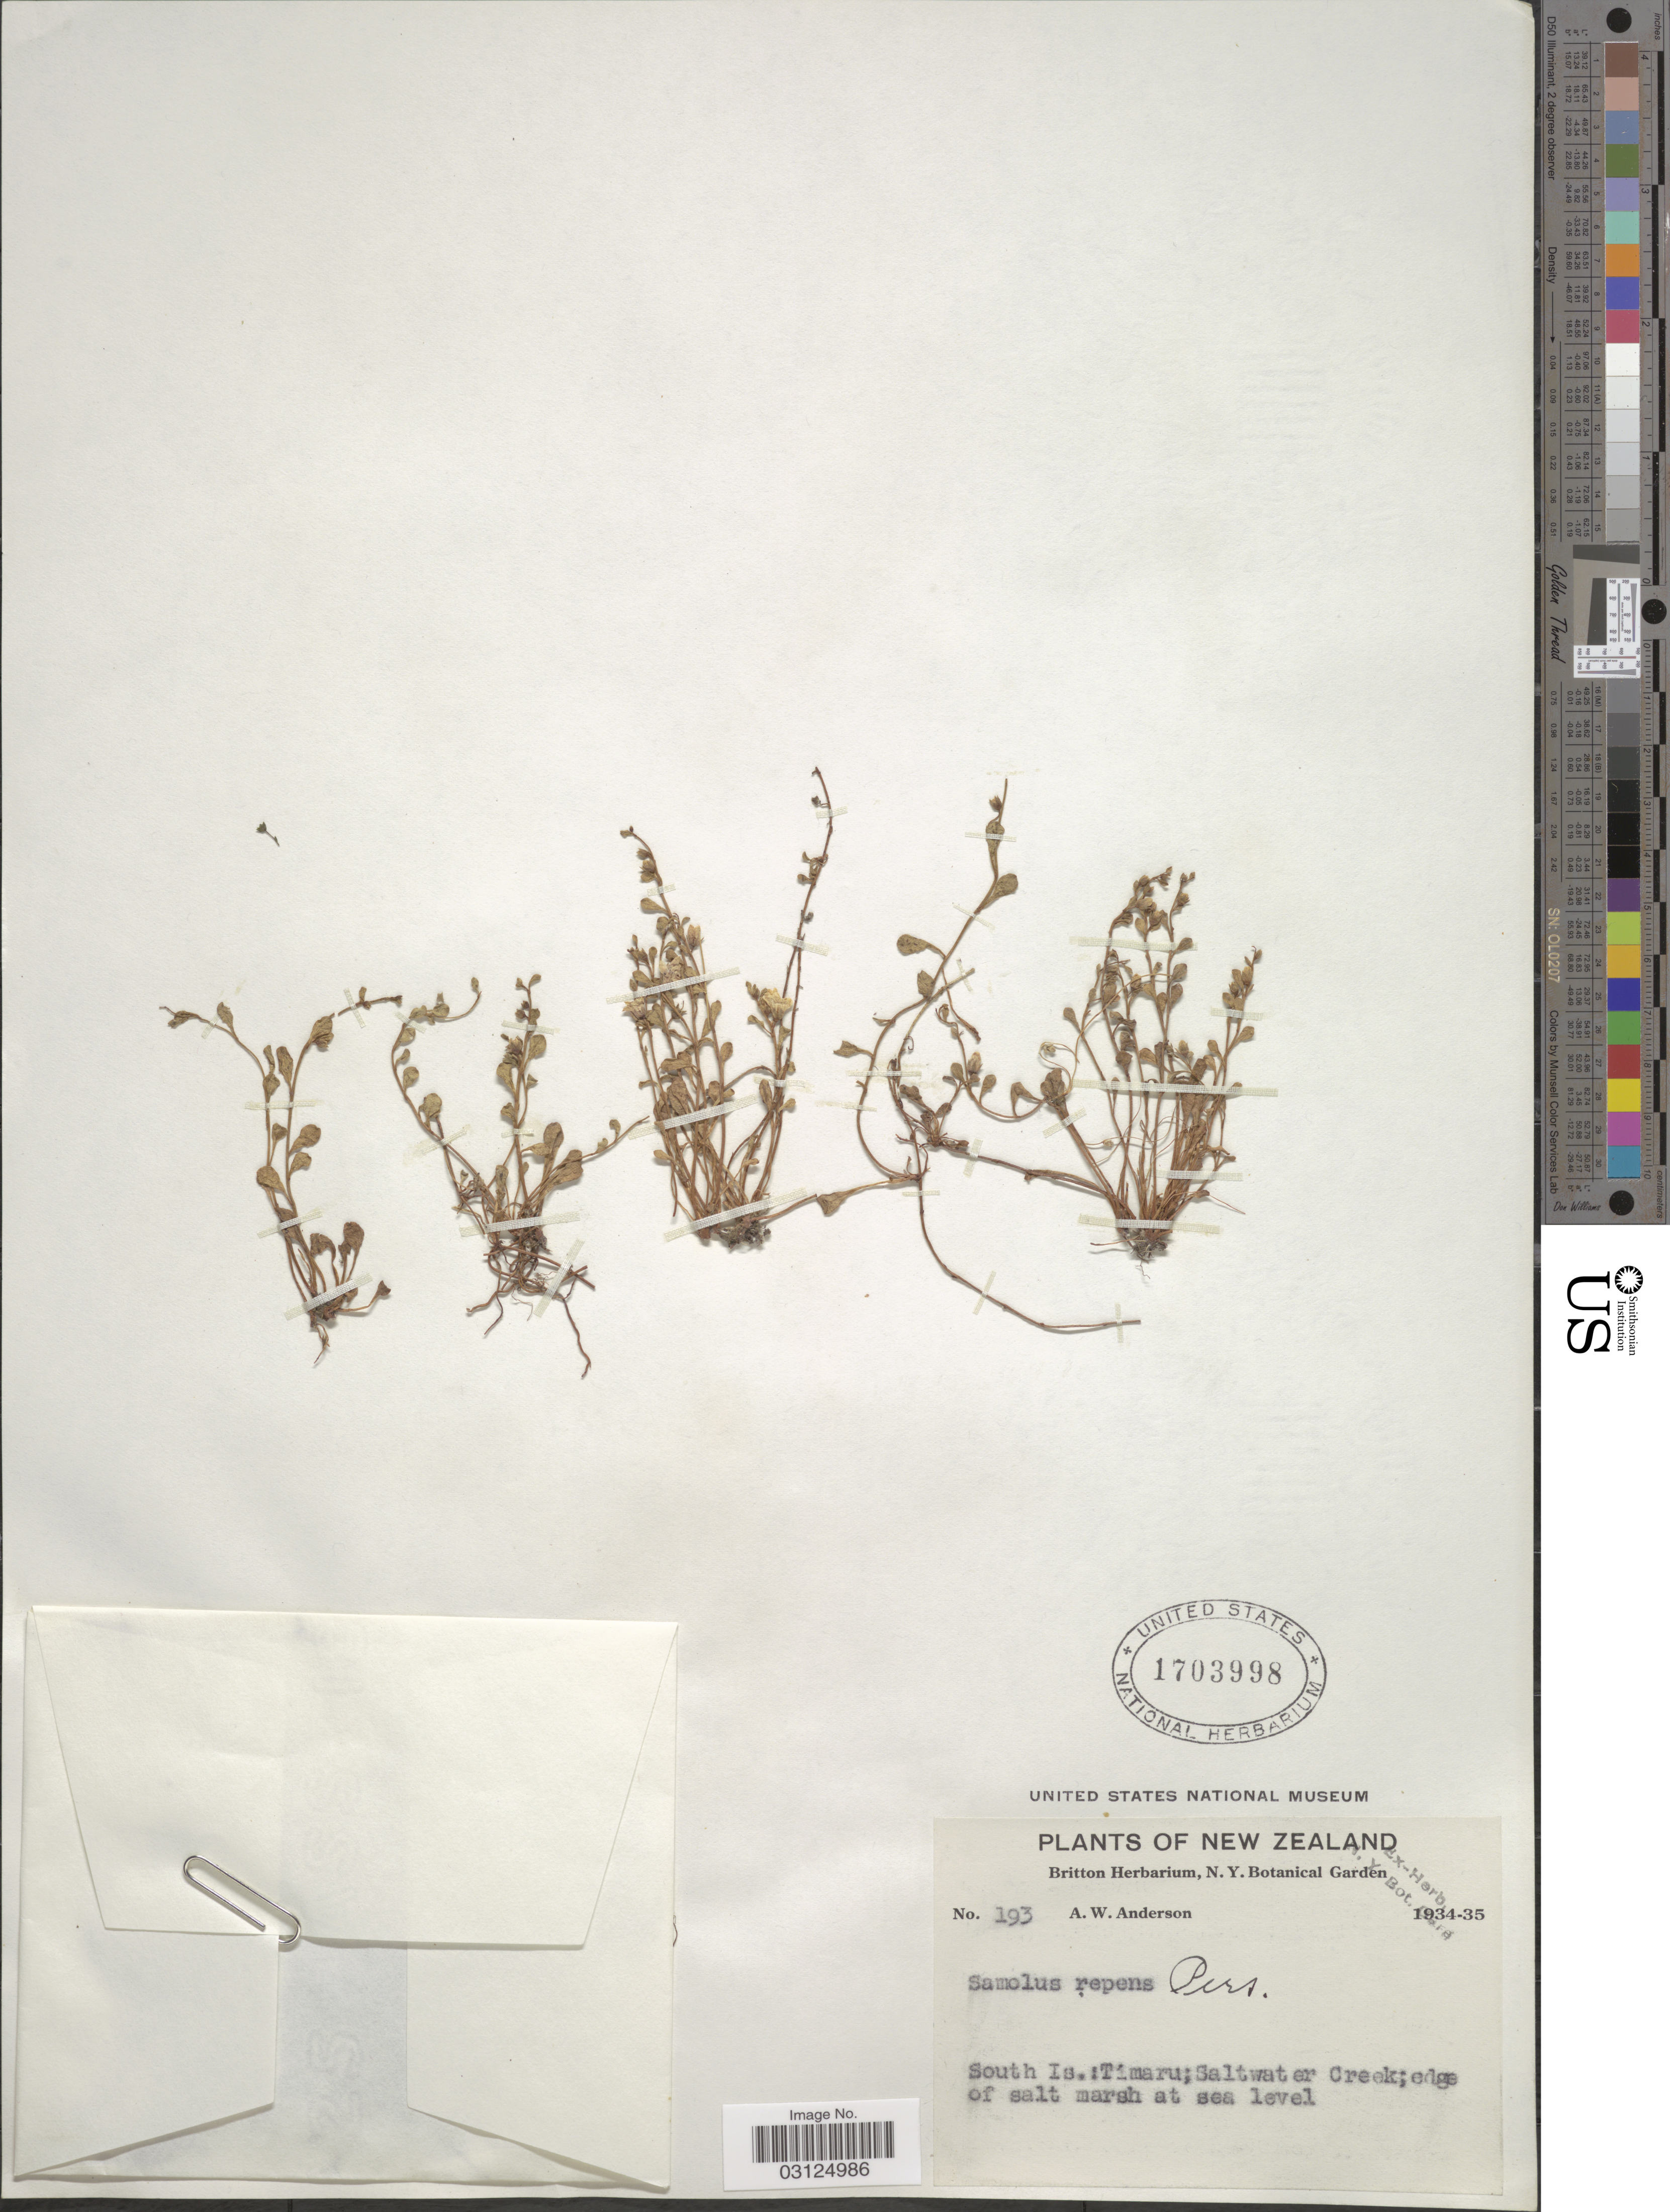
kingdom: Plantae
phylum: Tracheophyta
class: Magnoliopsida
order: Ericales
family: Primulaceae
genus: Samolus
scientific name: Samolus repens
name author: (J.R. Forst. & G. Forst.) Pers.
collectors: A. W. Anderson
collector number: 193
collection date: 1934/1935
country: New Zealand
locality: South Is.: Timaru; Saltwater Creek.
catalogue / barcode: US 1703998